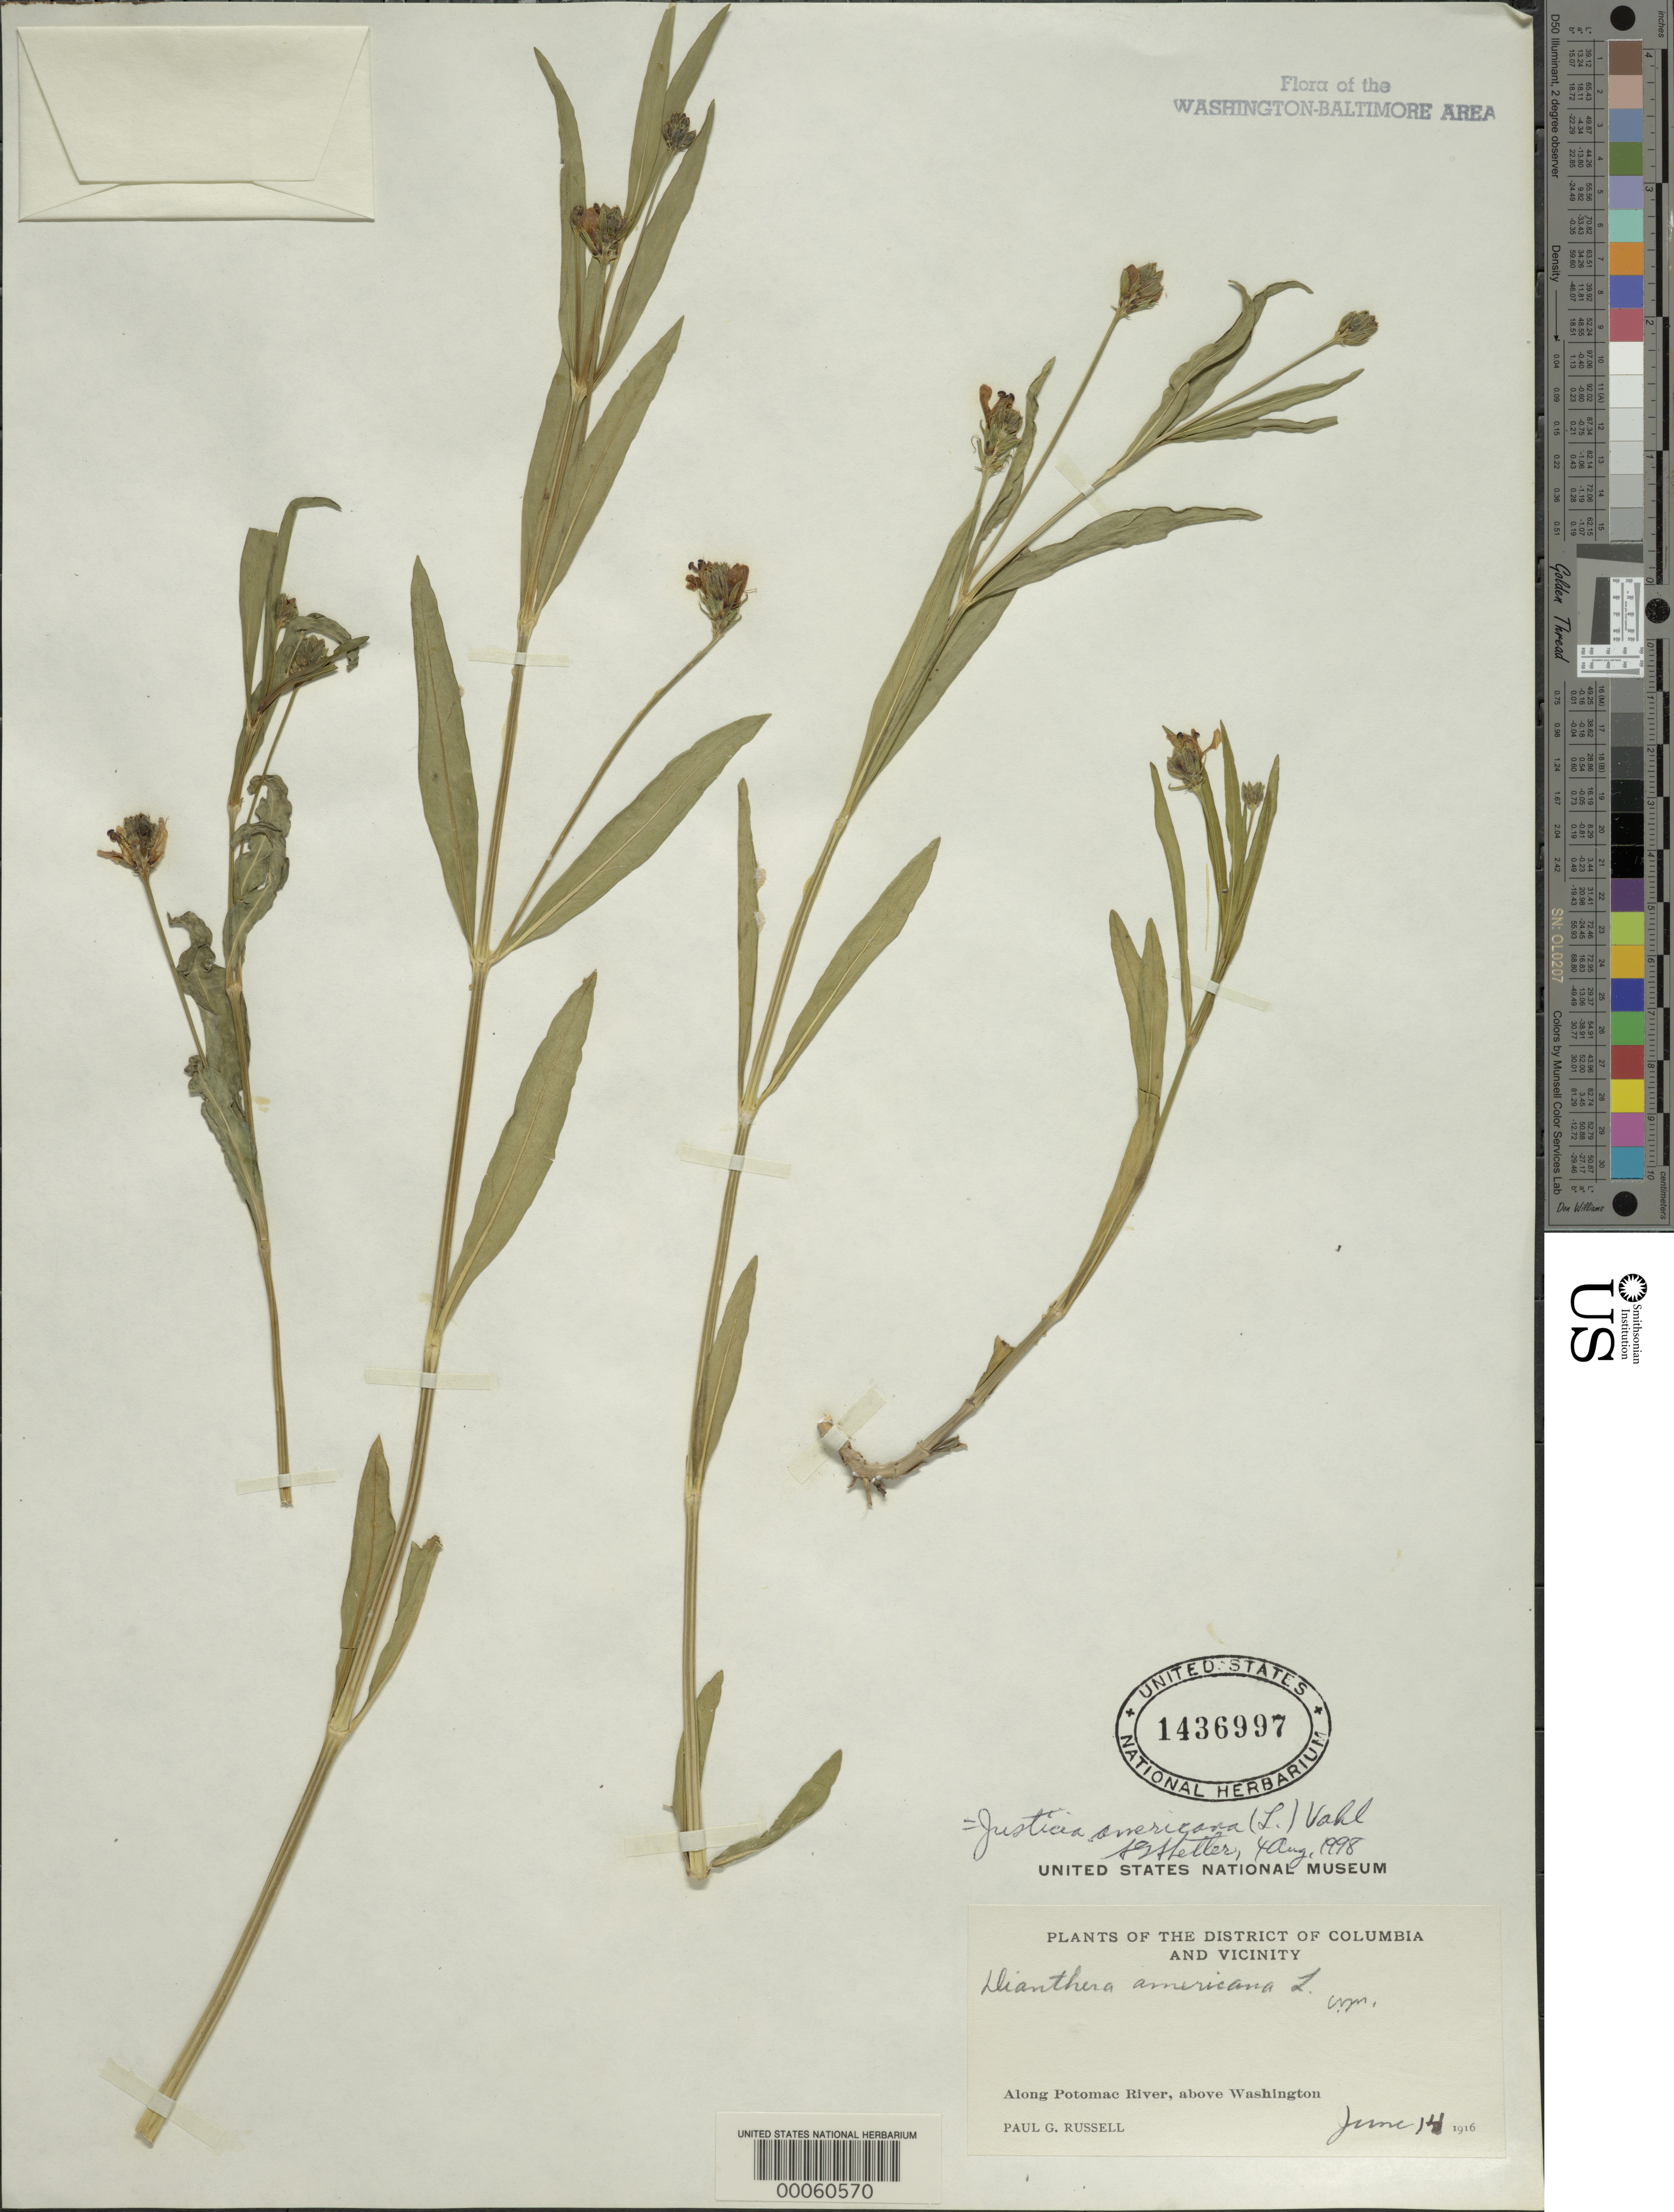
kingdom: Plantae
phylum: Tracheophyta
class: Magnoliopsida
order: Lamiales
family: Acanthaceae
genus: Justicia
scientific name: Justicia americana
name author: (L.) Vahl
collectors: P. G. Russell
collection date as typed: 14 Jun 1916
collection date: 1916-06-14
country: United States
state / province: Maryland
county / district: Montgomery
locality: Potomac River above DC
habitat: Along Potomac River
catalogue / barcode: US 1436997